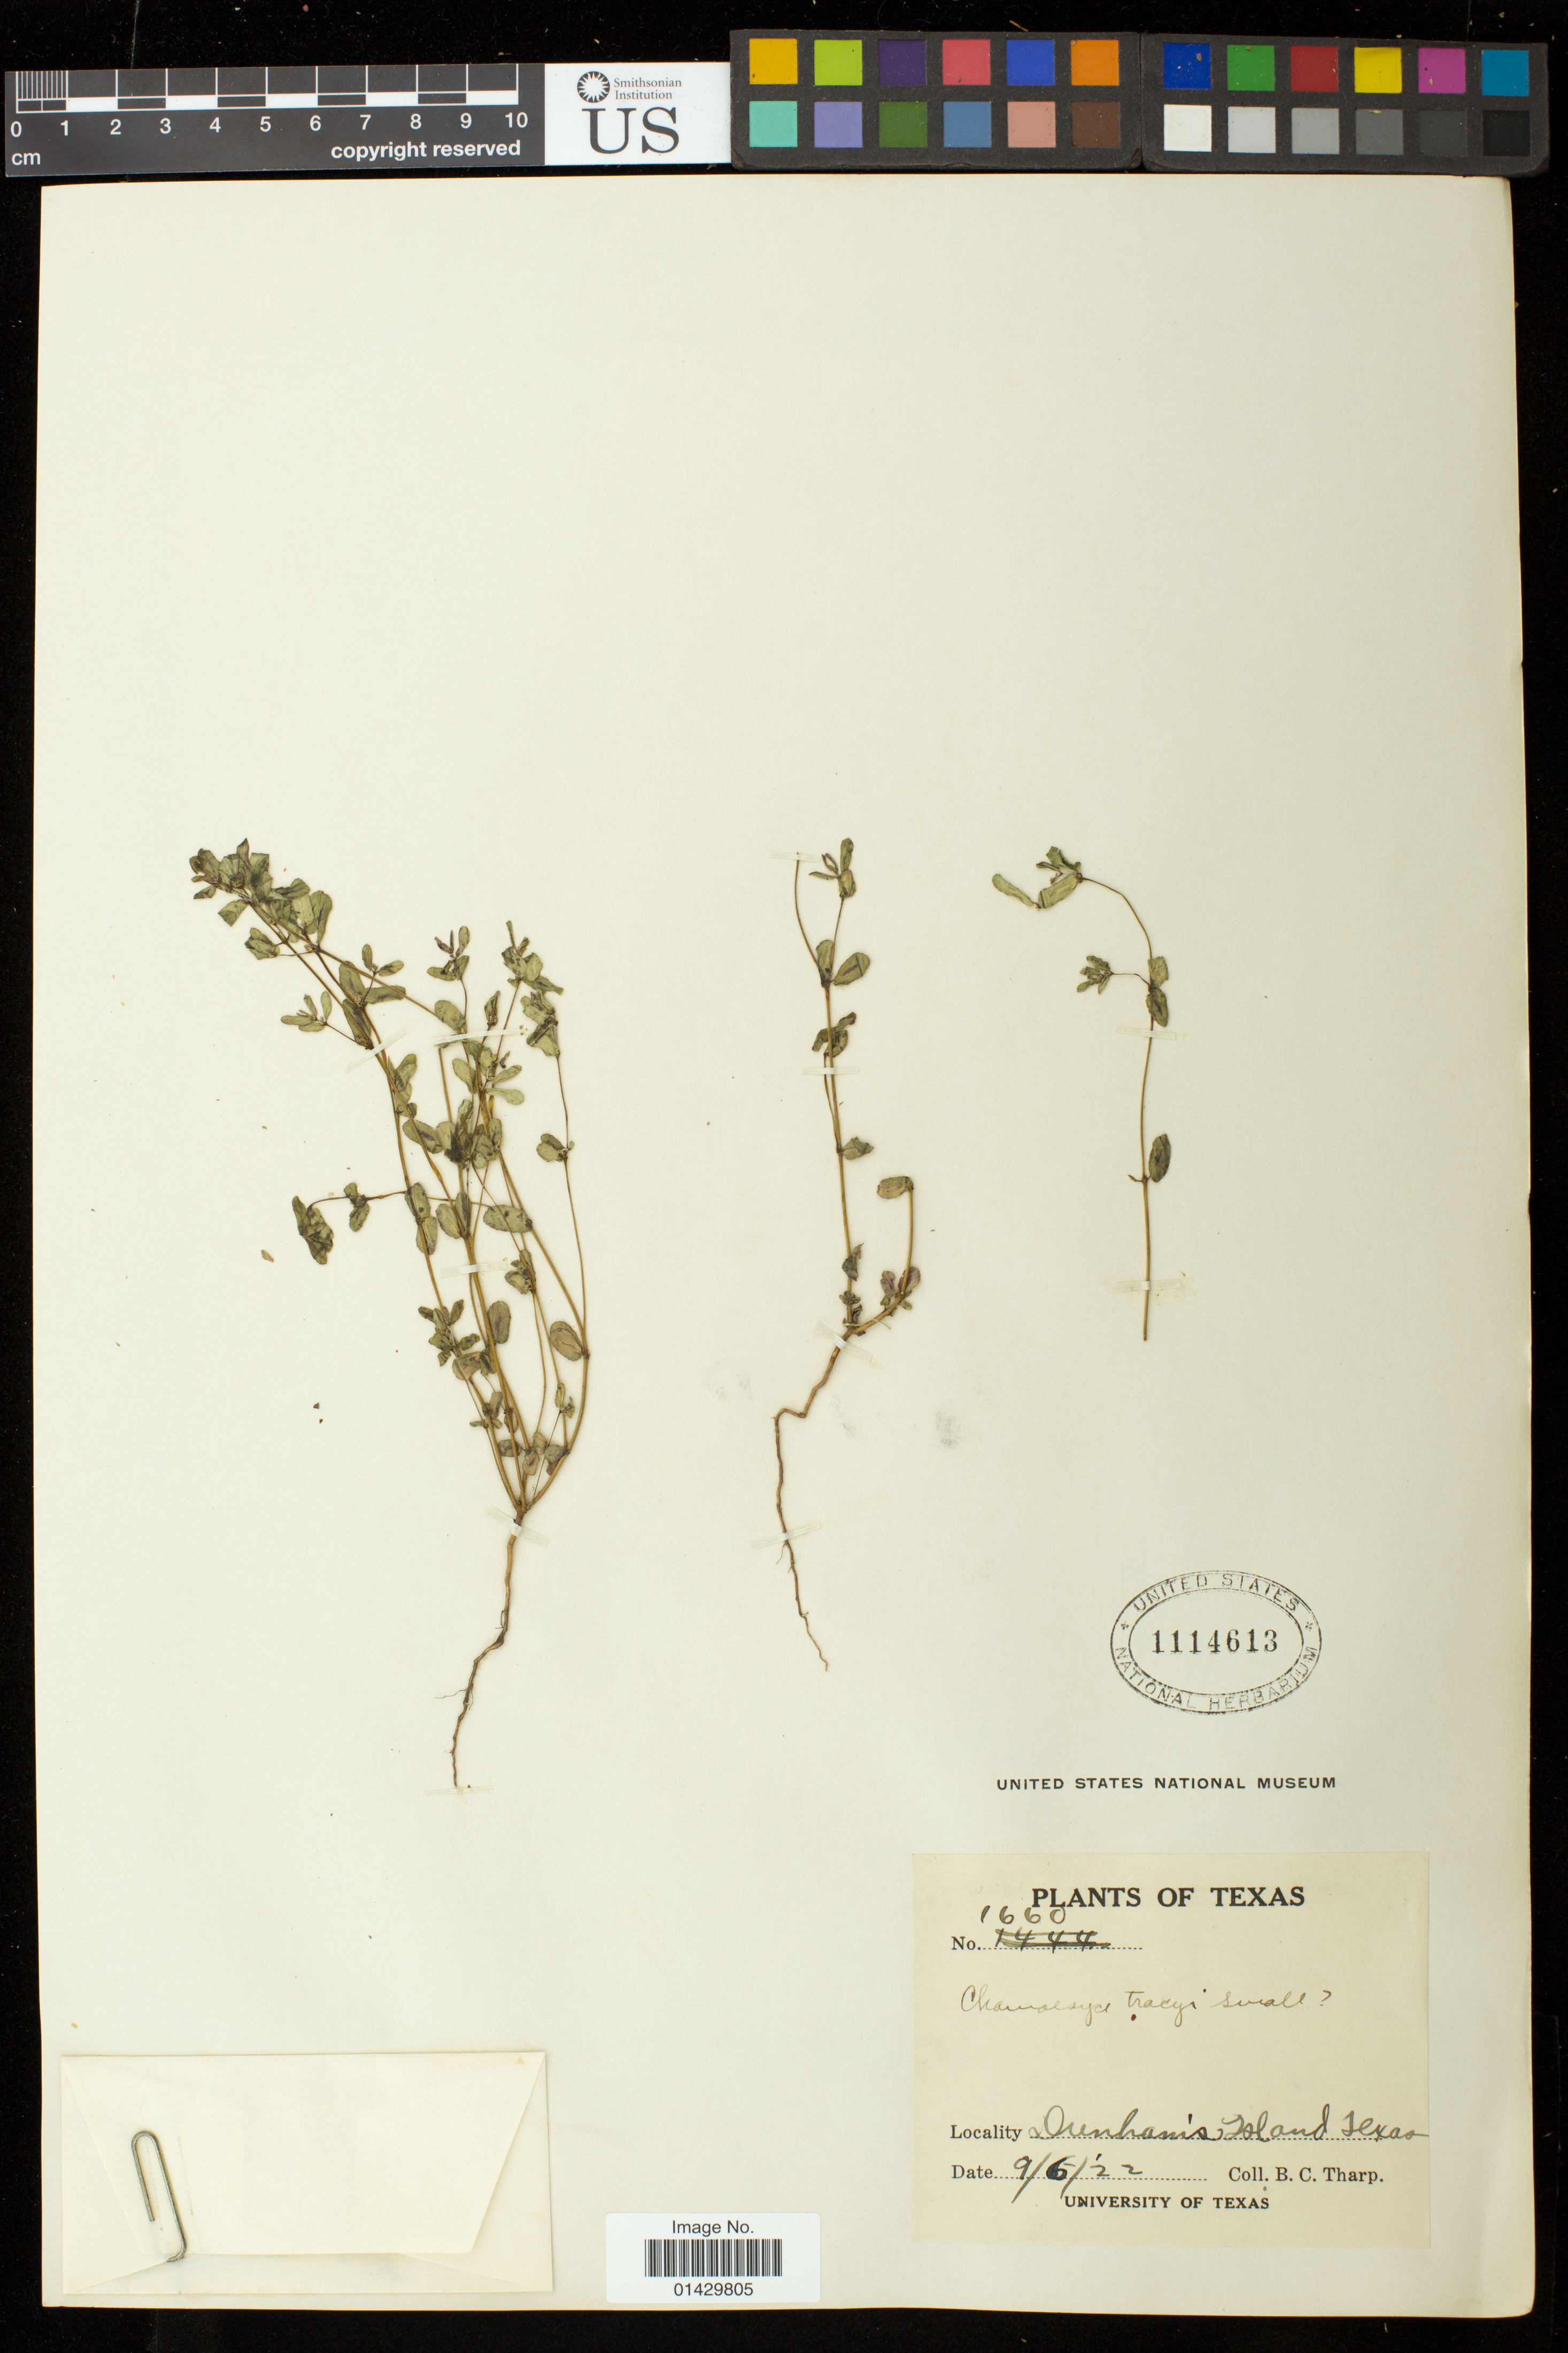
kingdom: Plantae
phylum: Tracheophyta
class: Magnoliopsida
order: Malpighiales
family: Euphorbiaceae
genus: Euphorbia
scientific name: Euphorbia maculata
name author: L.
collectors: B. C. Tharp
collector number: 1660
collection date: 1922-09-06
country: United States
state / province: Texas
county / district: Aransas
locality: Dunham's Island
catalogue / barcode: US 1114613